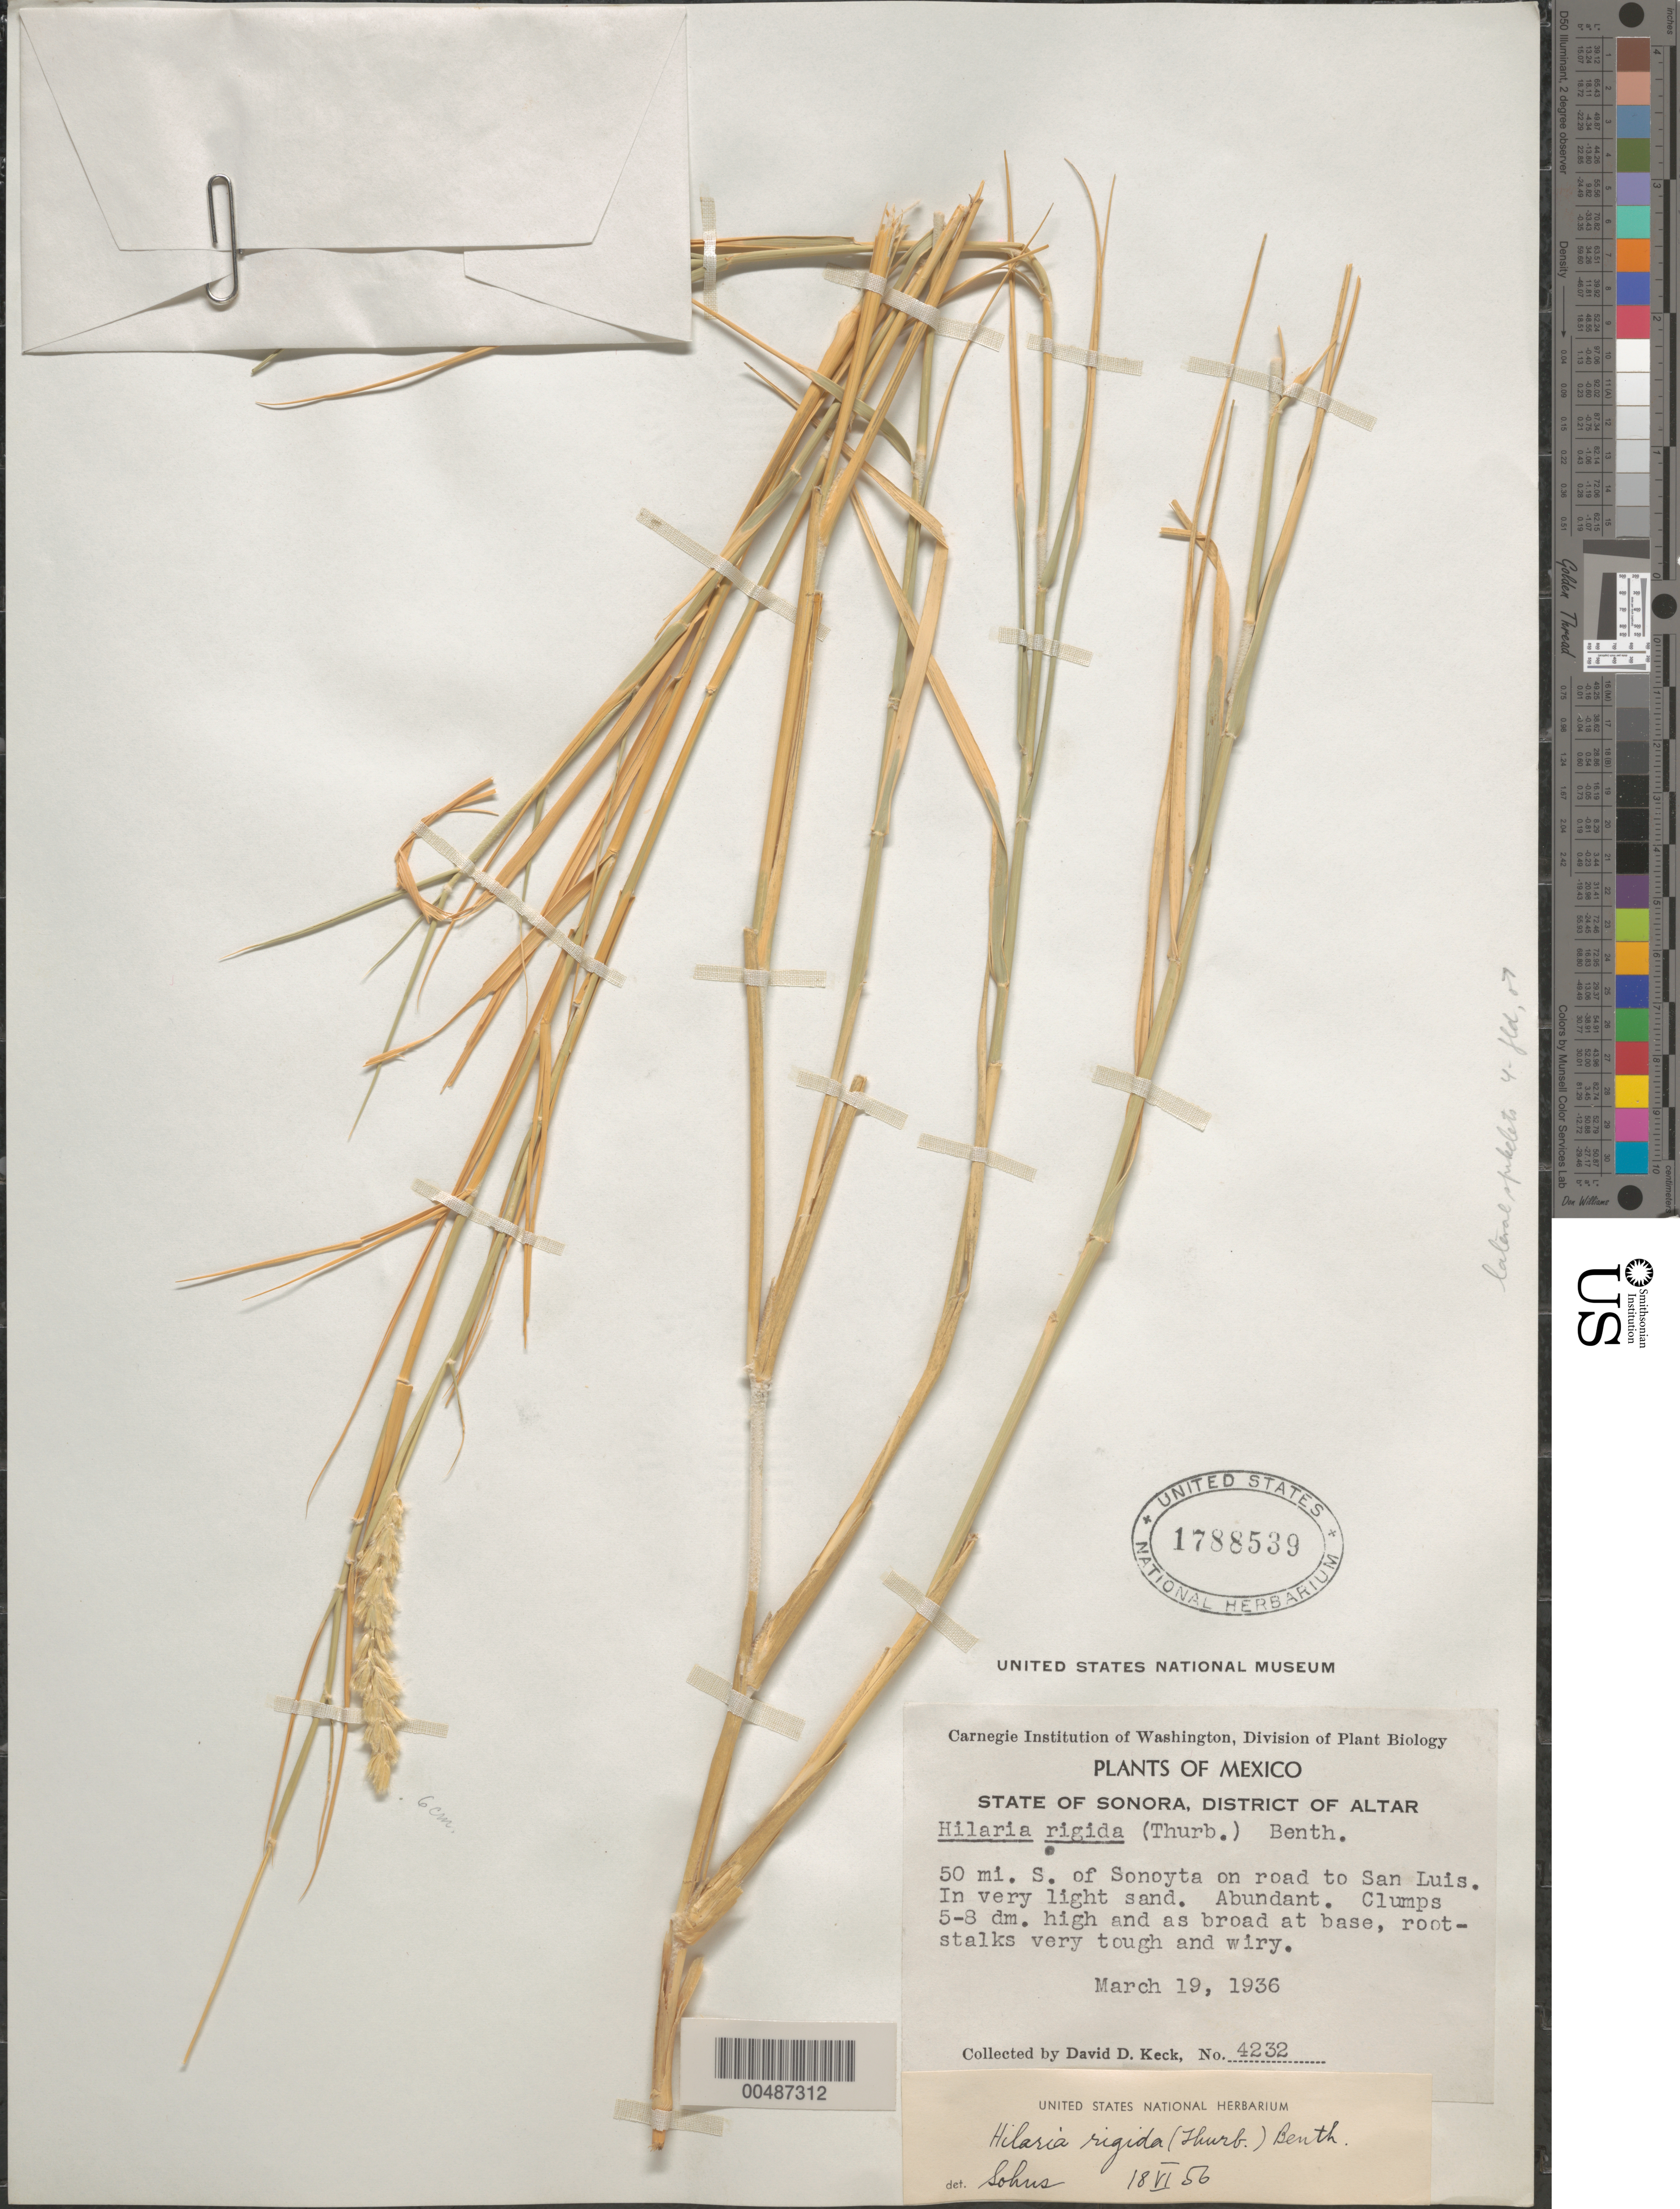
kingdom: Plantae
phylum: Tracheophyta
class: Liliopsida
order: Poales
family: Poaceae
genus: Hilaria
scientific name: Hilaria rigida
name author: (Thurb.) Benth. ex Scribn.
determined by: Sohns, E. R.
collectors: D. D. Keck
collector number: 4232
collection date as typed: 19 Mar 1936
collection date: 1936-03-19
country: Mexico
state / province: Sonora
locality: Dist of Altar, 50 mi S of Sonoyta on rd to San Luis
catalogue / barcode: US 1788539